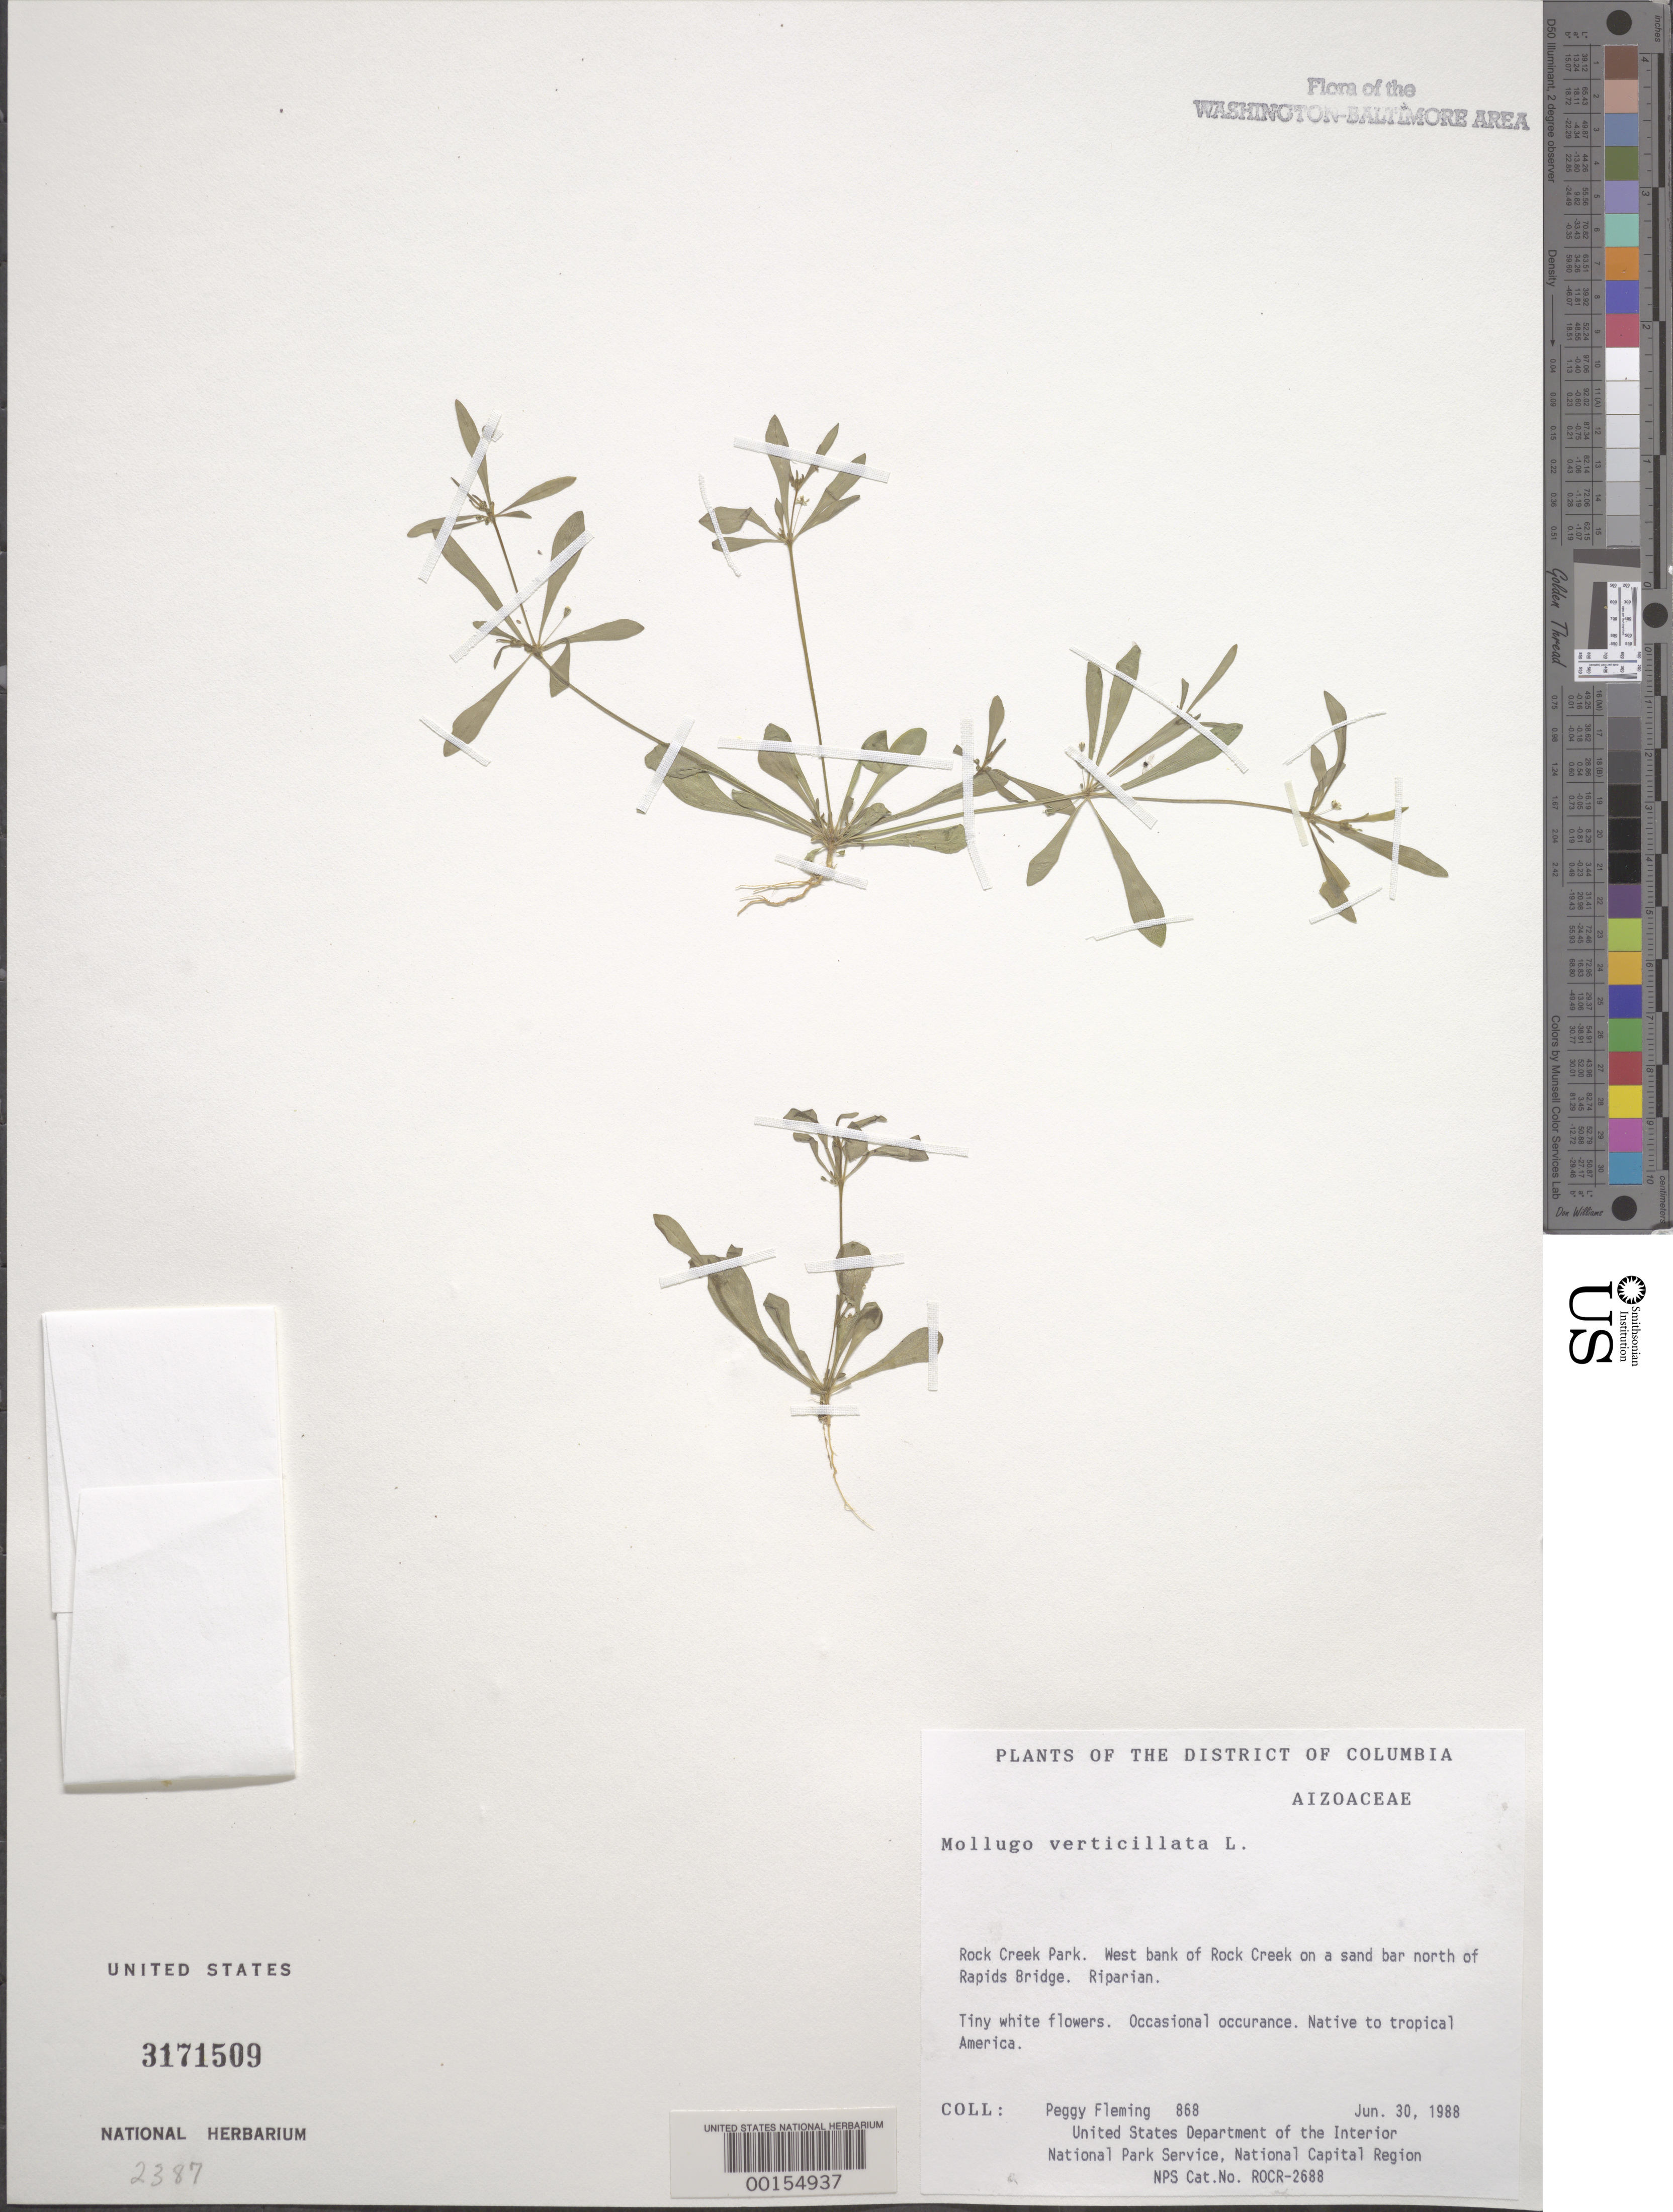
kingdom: Plantae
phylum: Tracheophyta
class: Magnoliopsida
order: Caryophyllales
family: Molluginaceae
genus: Mollugo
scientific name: Mollugo verticillata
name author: L.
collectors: P. Fleming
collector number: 868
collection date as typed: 30 Jun 1988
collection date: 1988-06-30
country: United States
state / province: District of Columbia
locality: Rock Creek Park, W bank of Rock Creek on a sand bar N of Rapids Bridge Rock Creek Park & vicinity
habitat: Riparian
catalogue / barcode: US 3171509